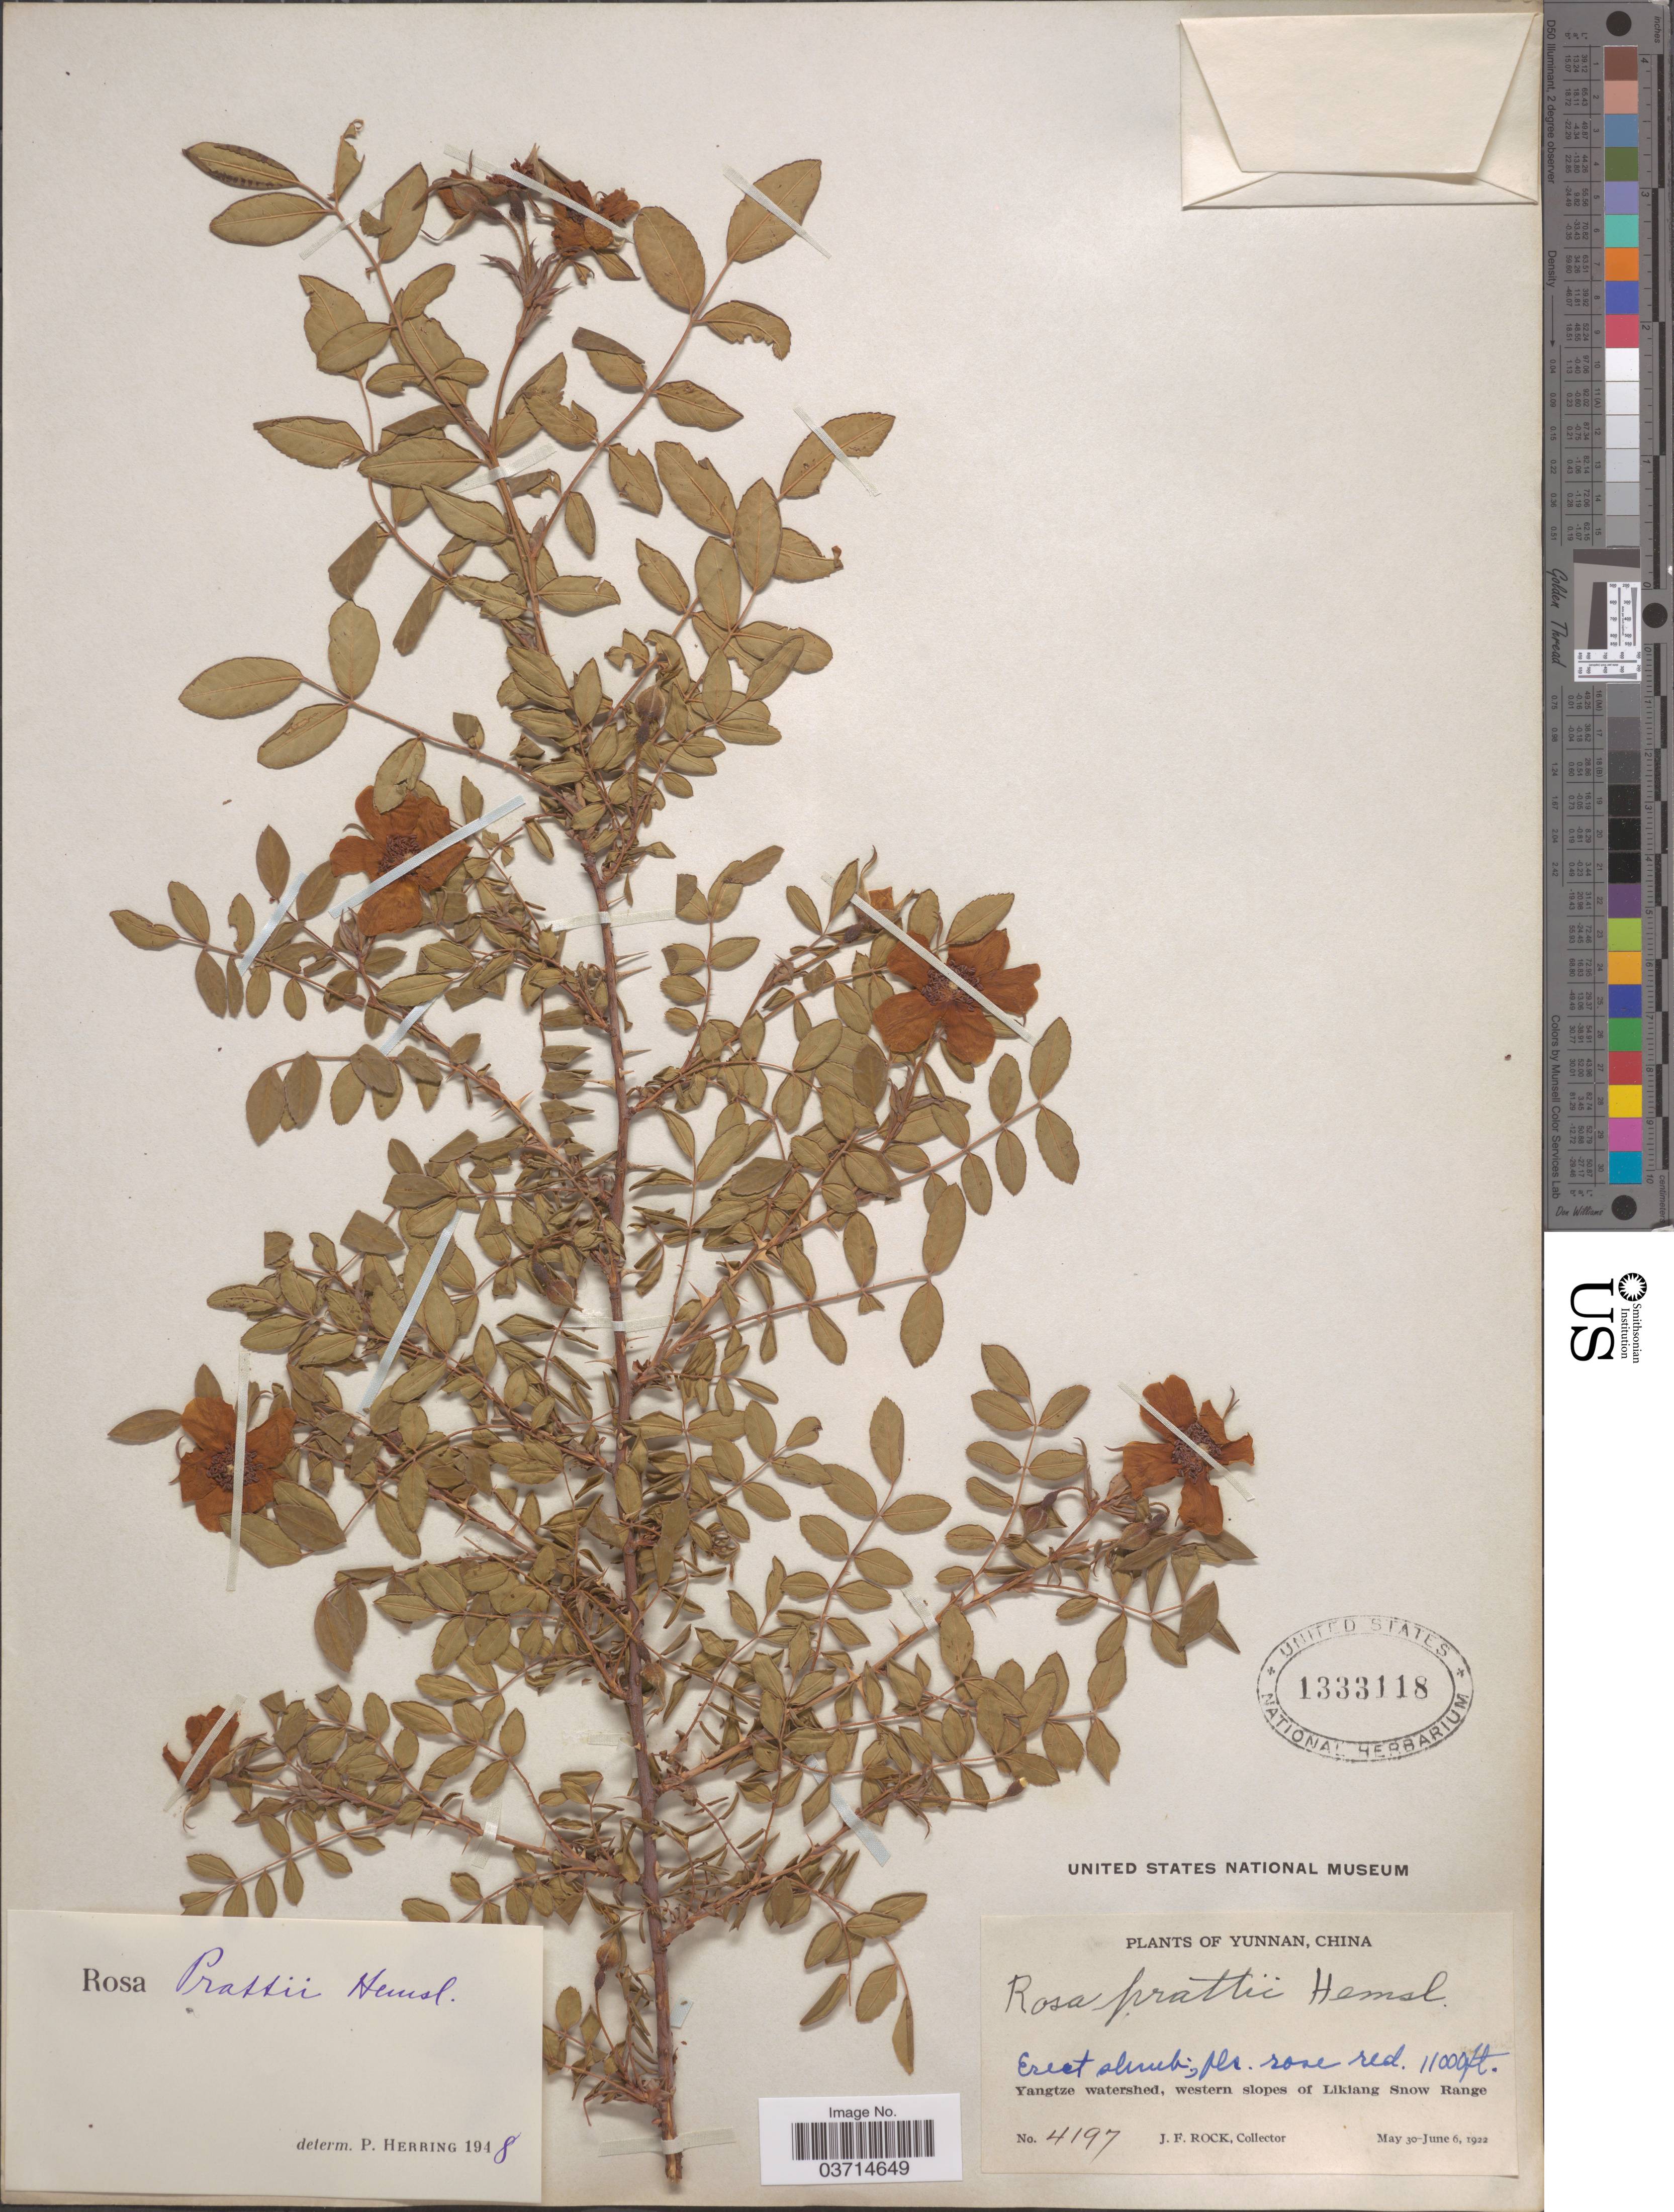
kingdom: Plantae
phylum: Tracheophyta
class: Magnoliopsida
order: Rosales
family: Rosaceae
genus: Rosa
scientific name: Rosa prattii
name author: Hemsl.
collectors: J. Rock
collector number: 4197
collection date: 1922-05-30/1922-06-06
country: China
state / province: Yunnan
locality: Yangtze watershed, western slopes of Likiang Snow Range.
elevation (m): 3353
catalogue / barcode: US 1333118